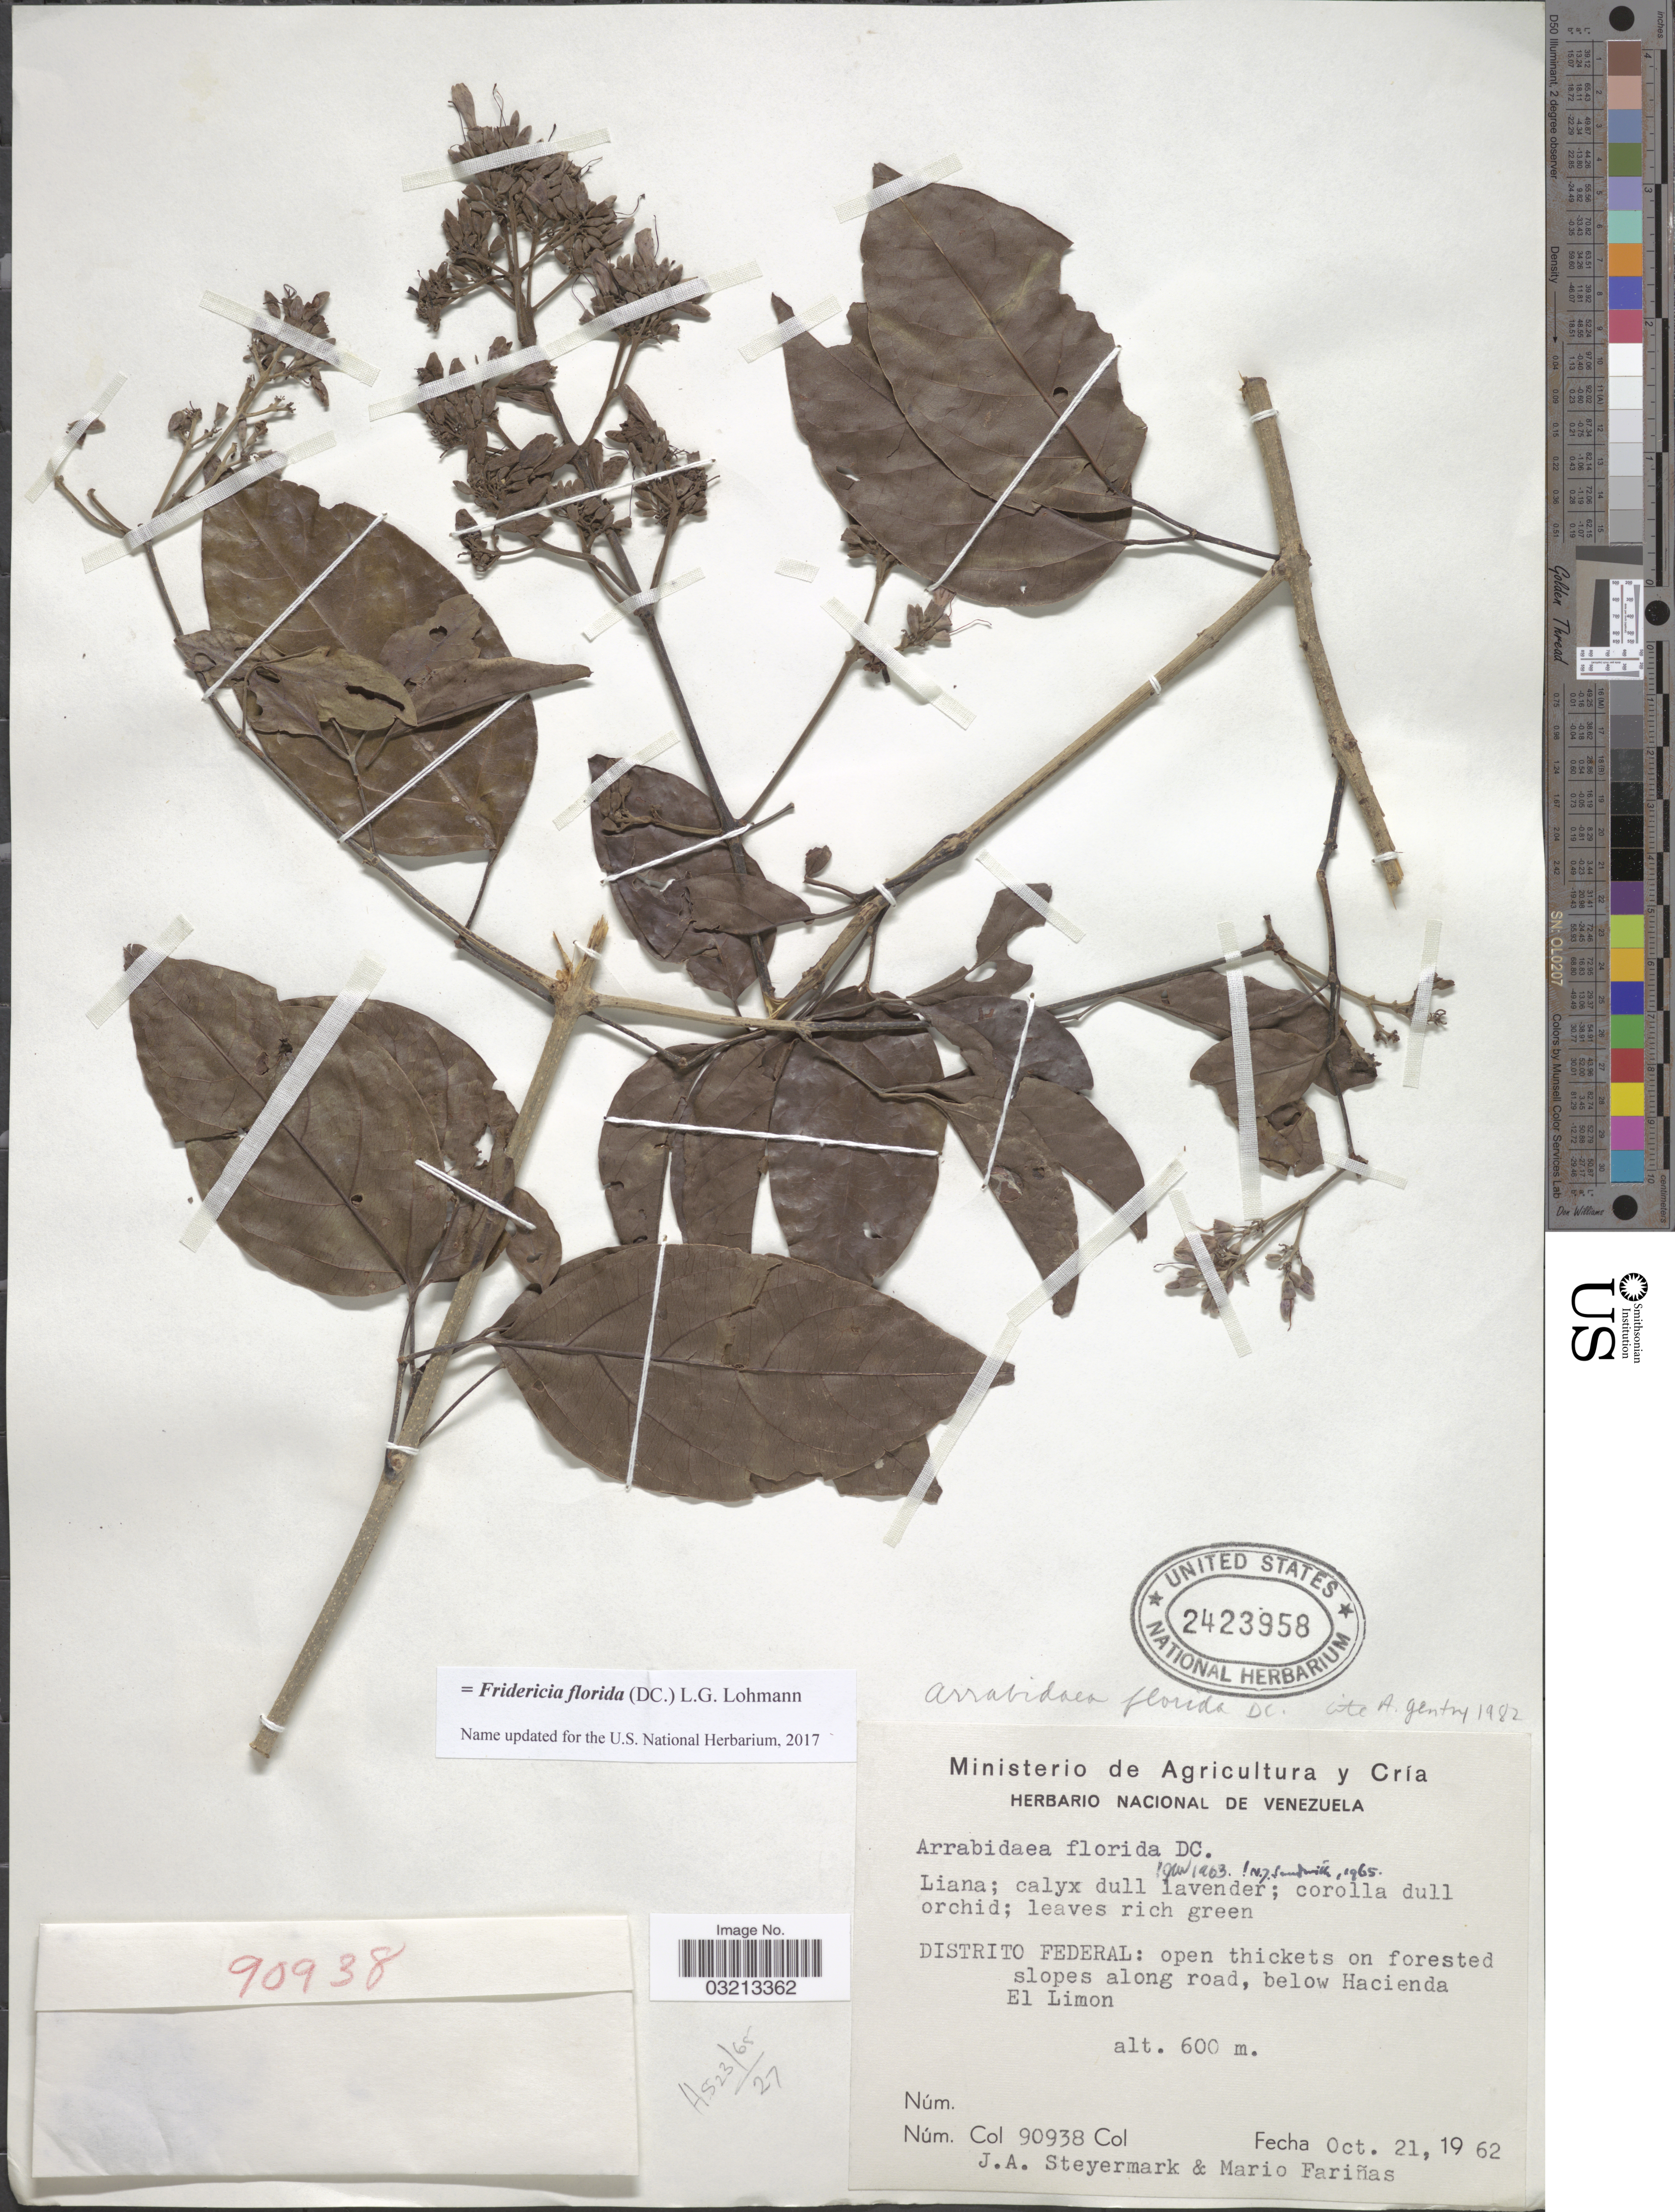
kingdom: Plantae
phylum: Tracheophyta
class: Magnoliopsida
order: Lamiales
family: Bignoniaceae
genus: Fridericia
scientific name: Fridericia florida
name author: (DC.) L.G. Lohmann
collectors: J. Steyermark & M. Fariñas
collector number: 90938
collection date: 1962-10-21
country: Venezuela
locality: Distrito Federal: open thickets on forested slopes along road, below Hacienda El Limon.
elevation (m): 600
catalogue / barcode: US 2423958